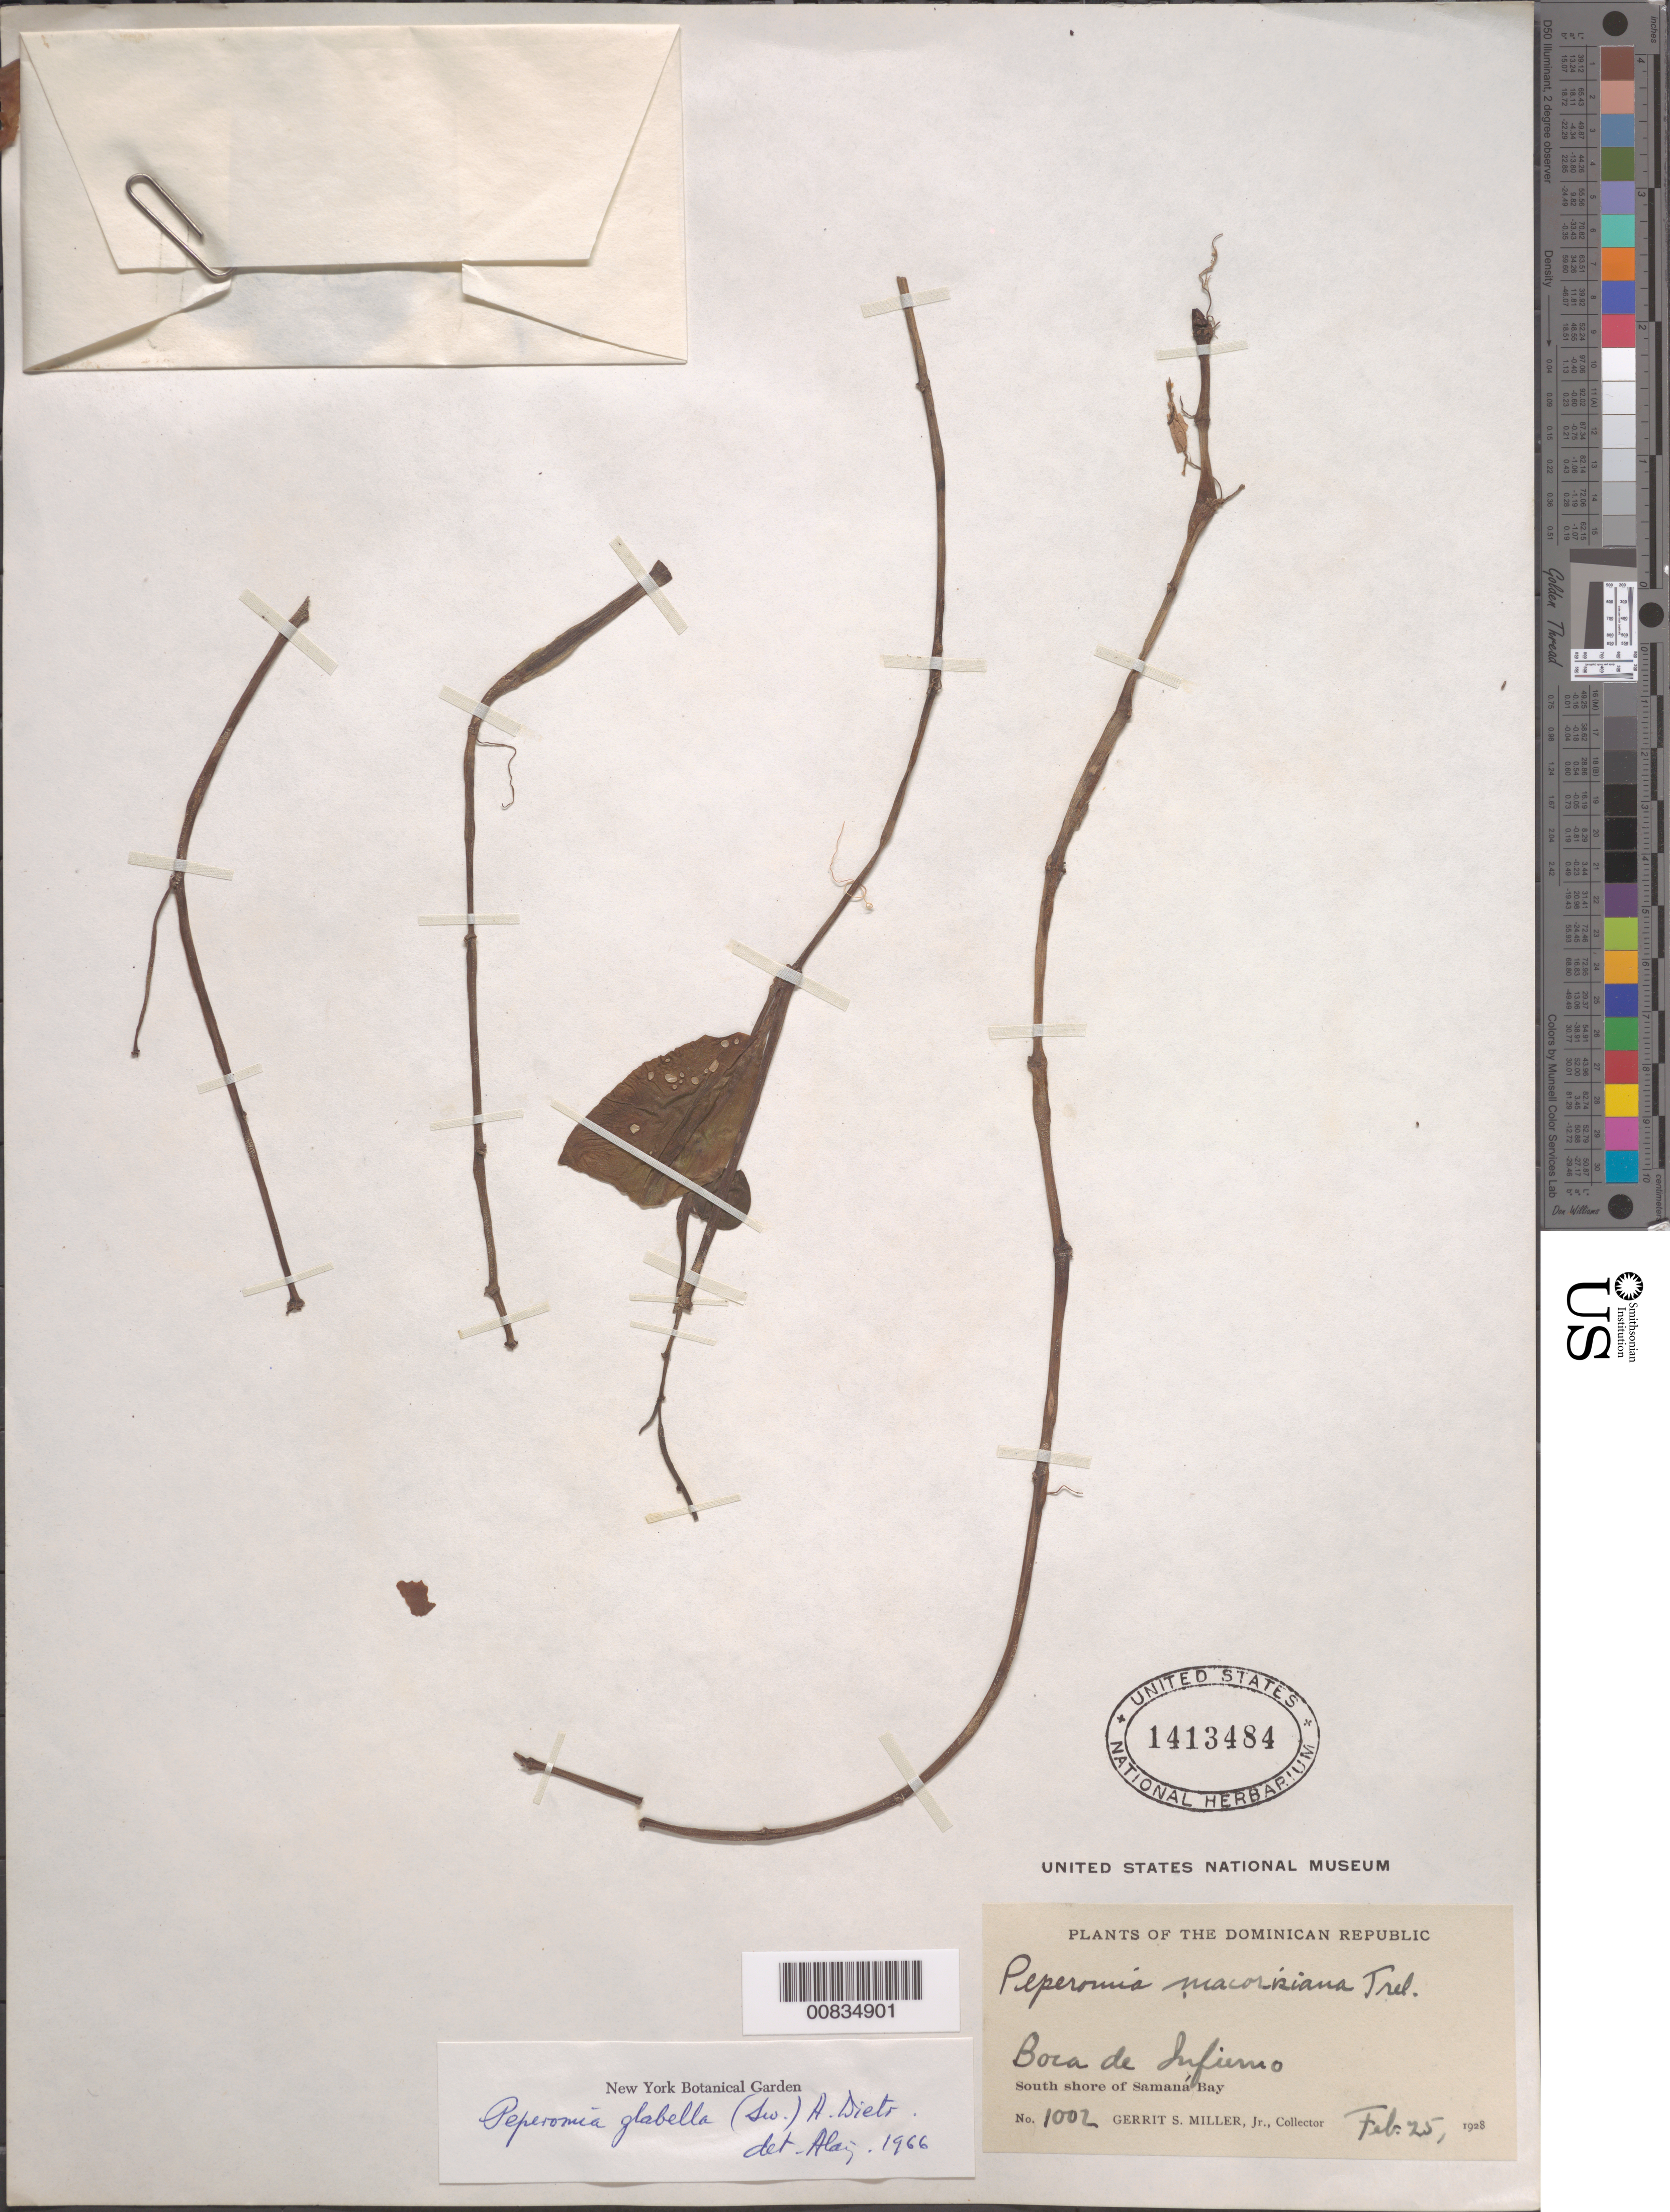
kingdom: Plantae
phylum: Tracheophyta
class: Magnoliopsida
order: Piperales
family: Piperaceae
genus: Peperomia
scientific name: Peperomia glabella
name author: (Sw.) A. Dietr.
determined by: Liogier, Alain H.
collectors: G. S. Miller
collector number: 1002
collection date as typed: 25 Feb 1928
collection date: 1928-02-25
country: Dominican Republic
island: Hispaniola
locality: Boca de Infierno. South shore of Samaná Bay.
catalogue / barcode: US 1413484